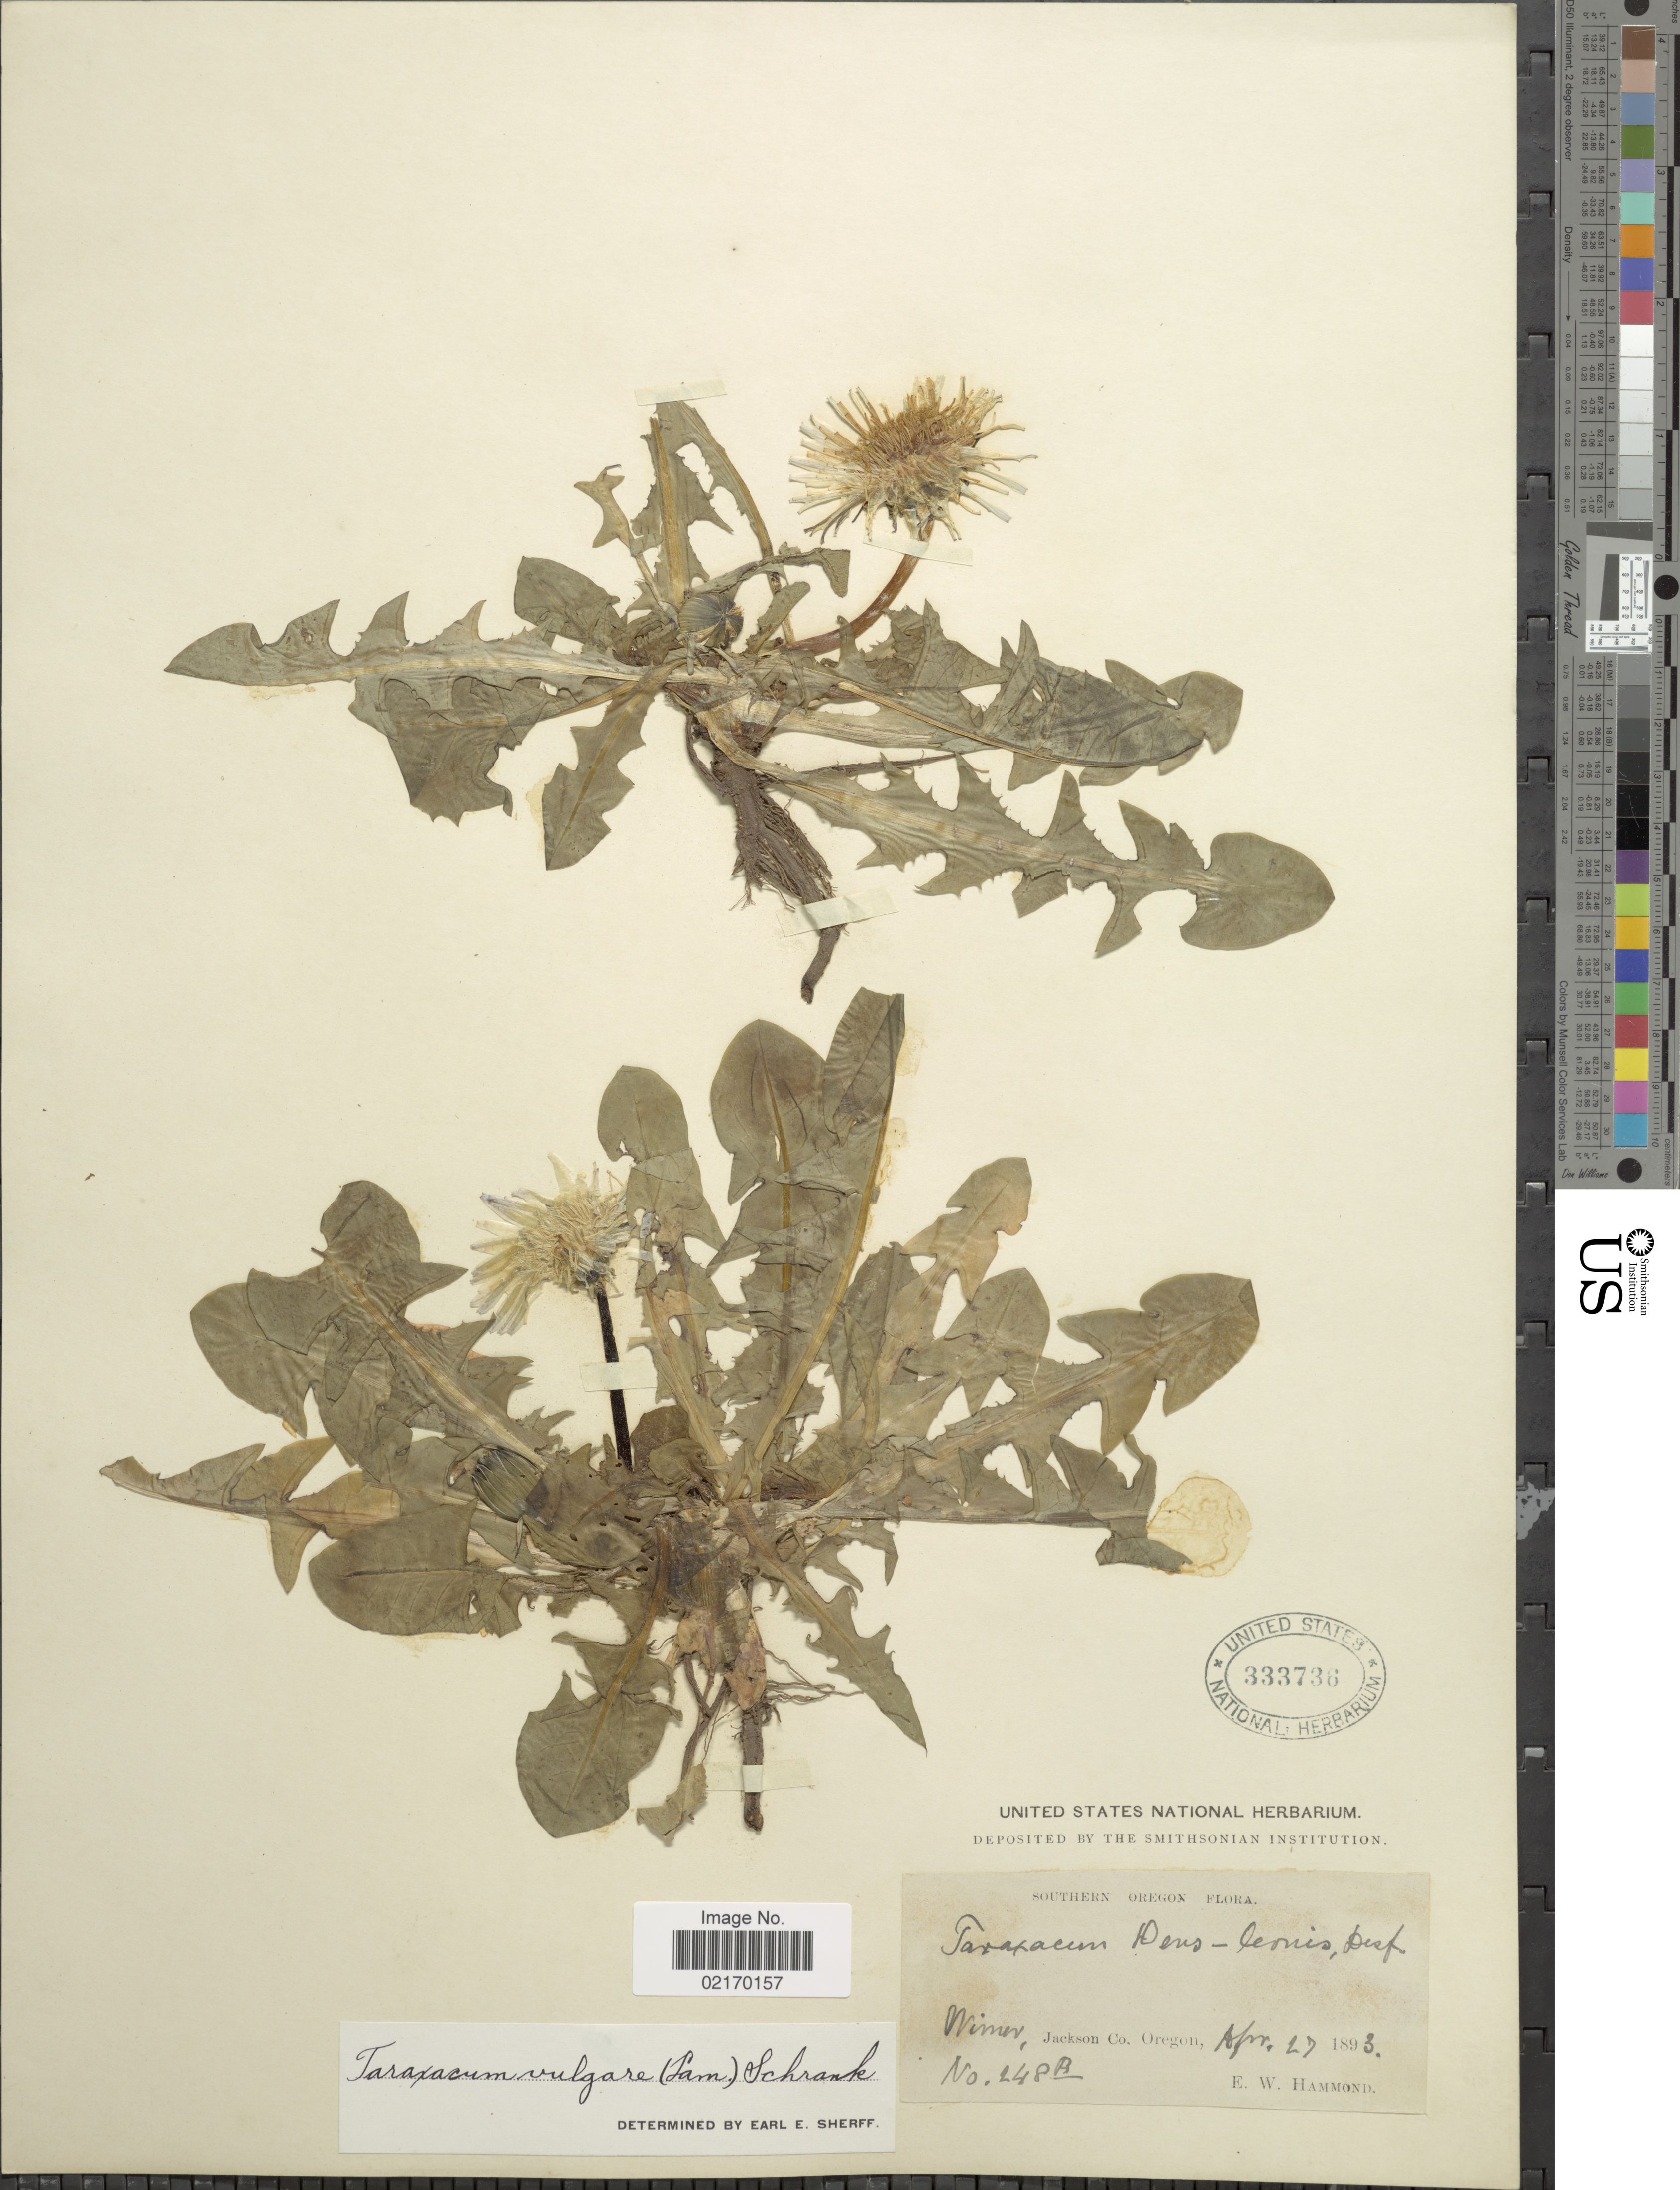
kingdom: Plantae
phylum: Tracheophyta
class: Magnoliopsida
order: Asterales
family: Asteraceae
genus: Taraxacum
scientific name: Taraxacum officinale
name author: G.H. Weber ex F.H. Wigg.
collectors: E. Hammond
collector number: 248A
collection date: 1893-04-27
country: United States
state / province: Oregon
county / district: Jackson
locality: Southern Orgeon, Wimer, Jackson Co.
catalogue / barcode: US 333736